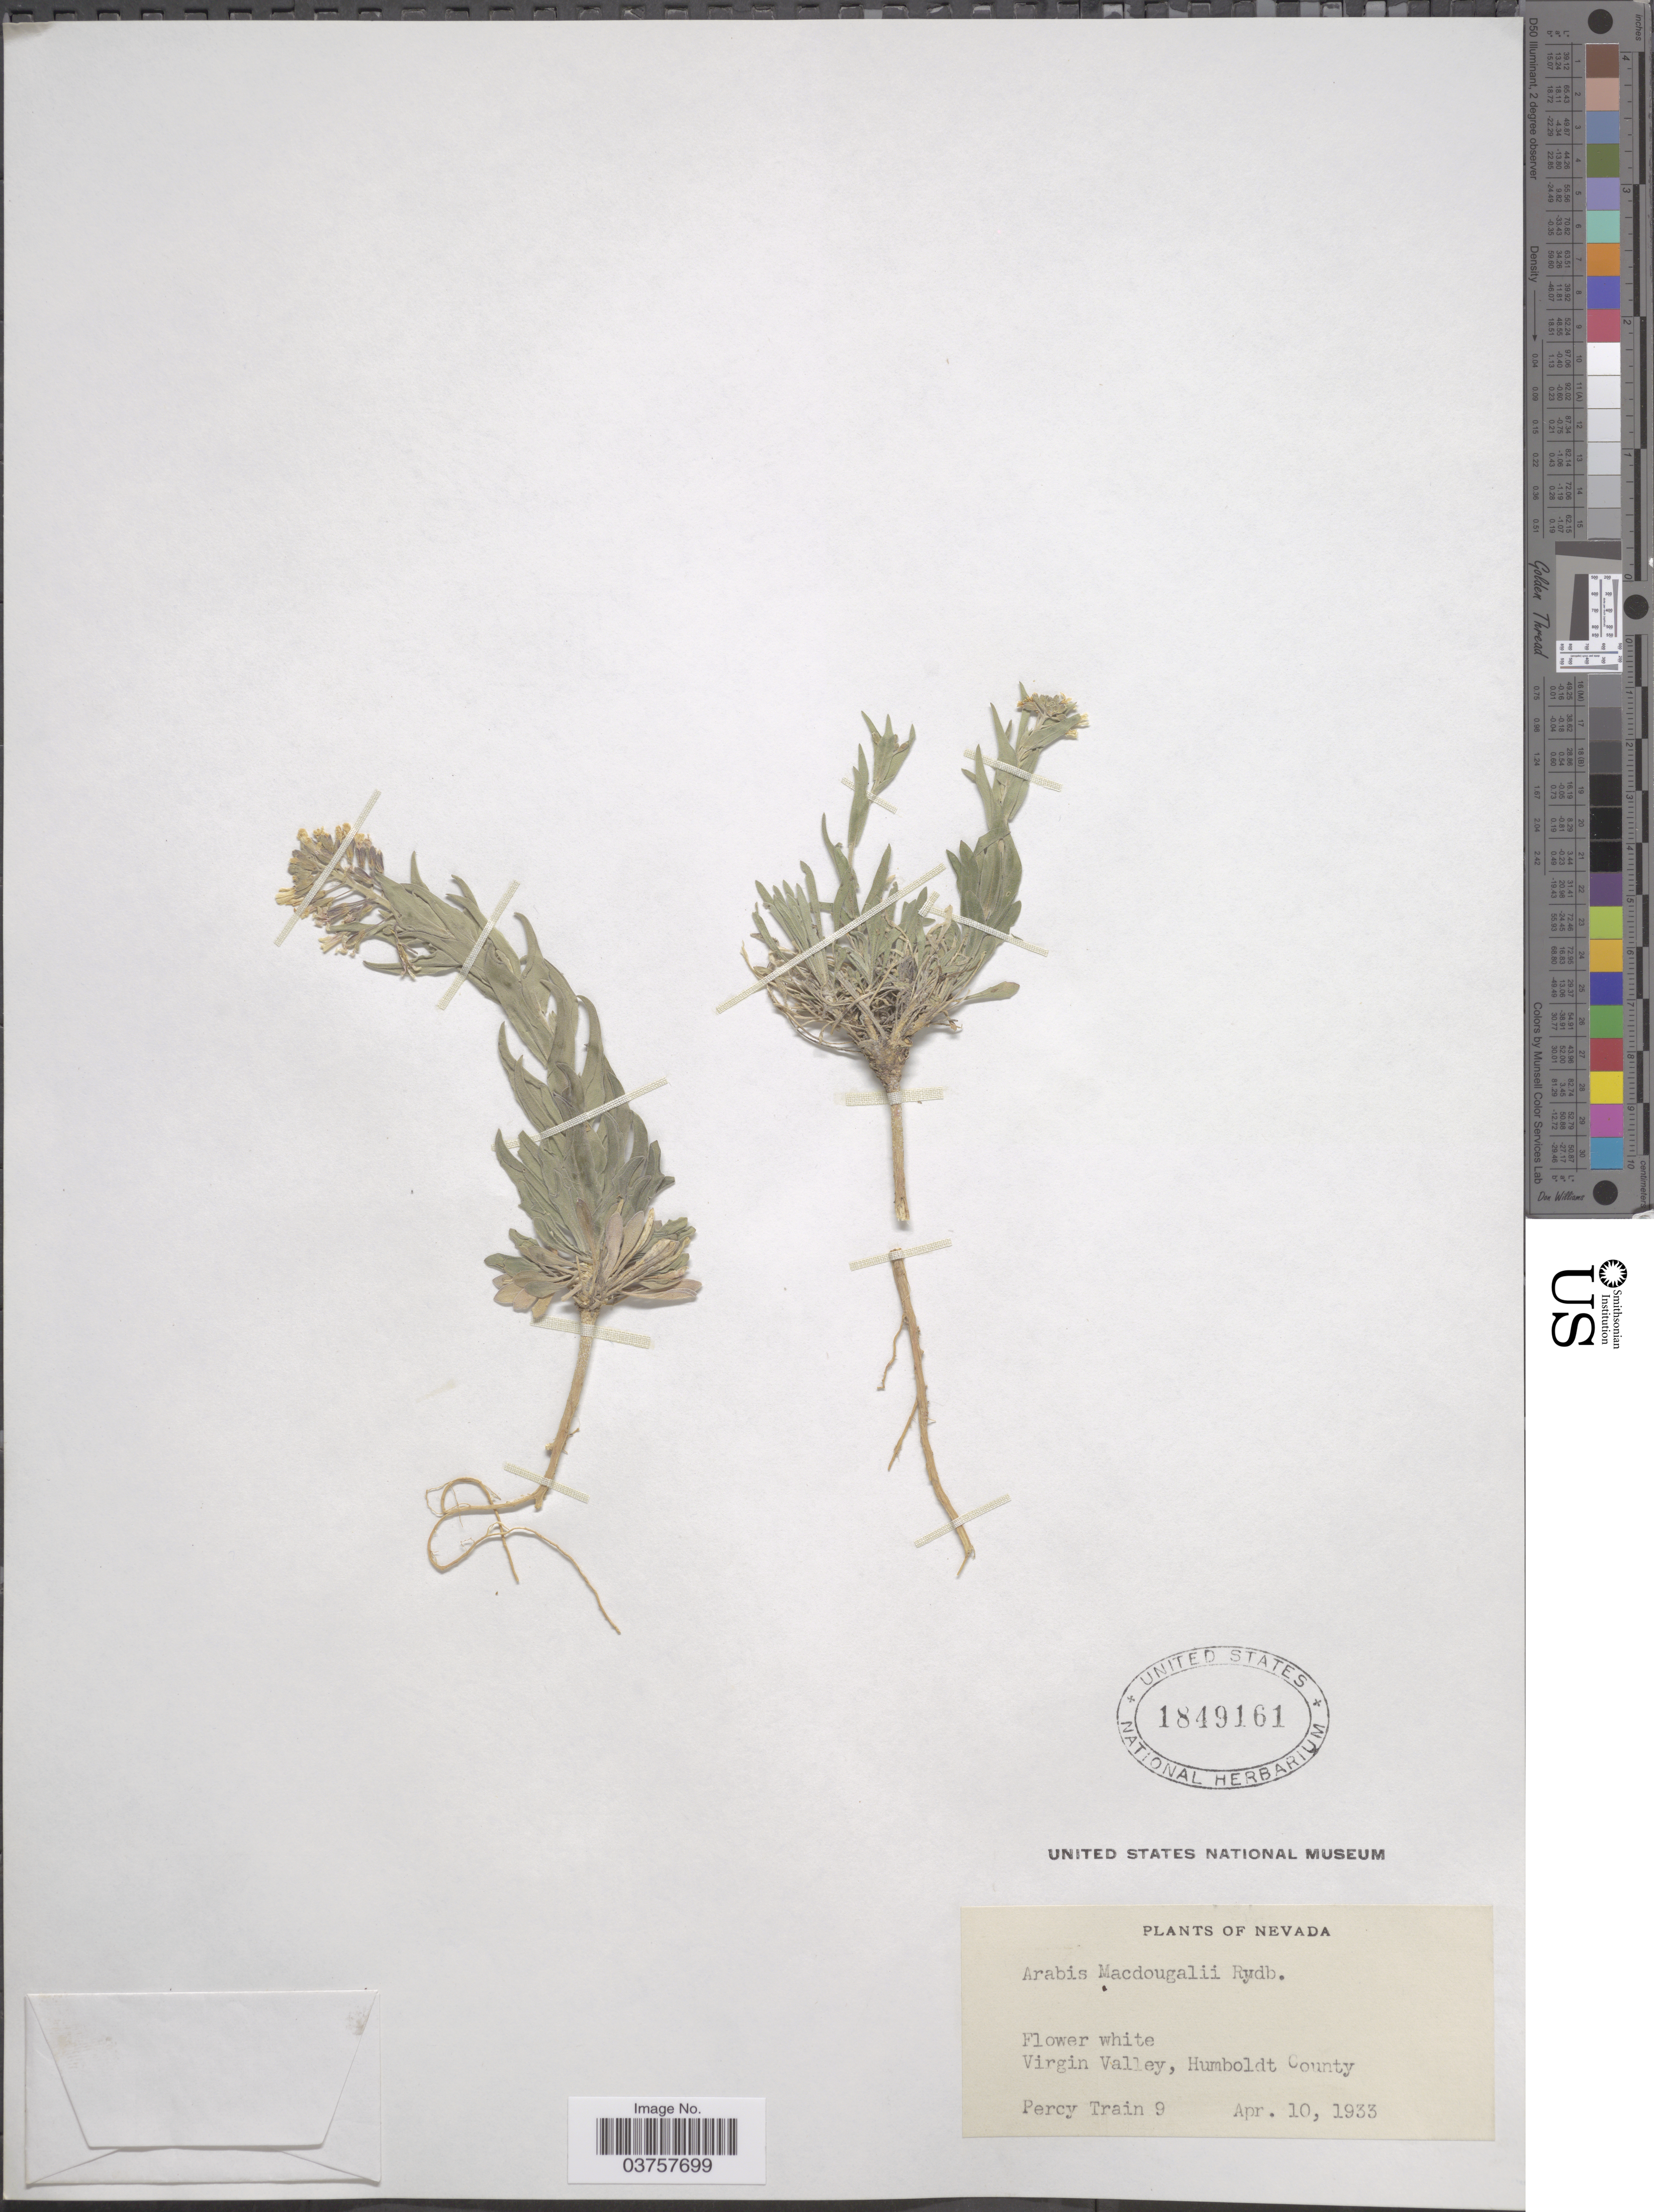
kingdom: Plantae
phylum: Tracheophyta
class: Magnoliopsida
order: Brassicales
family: Brassicaceae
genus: Arabis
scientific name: Arabis holboellii var. retrofracta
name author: Rydb.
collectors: P. Train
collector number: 9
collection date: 1933-04-10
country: United States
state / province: Nevada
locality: Virgin Valley, Humboldt County.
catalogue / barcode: US 1849161